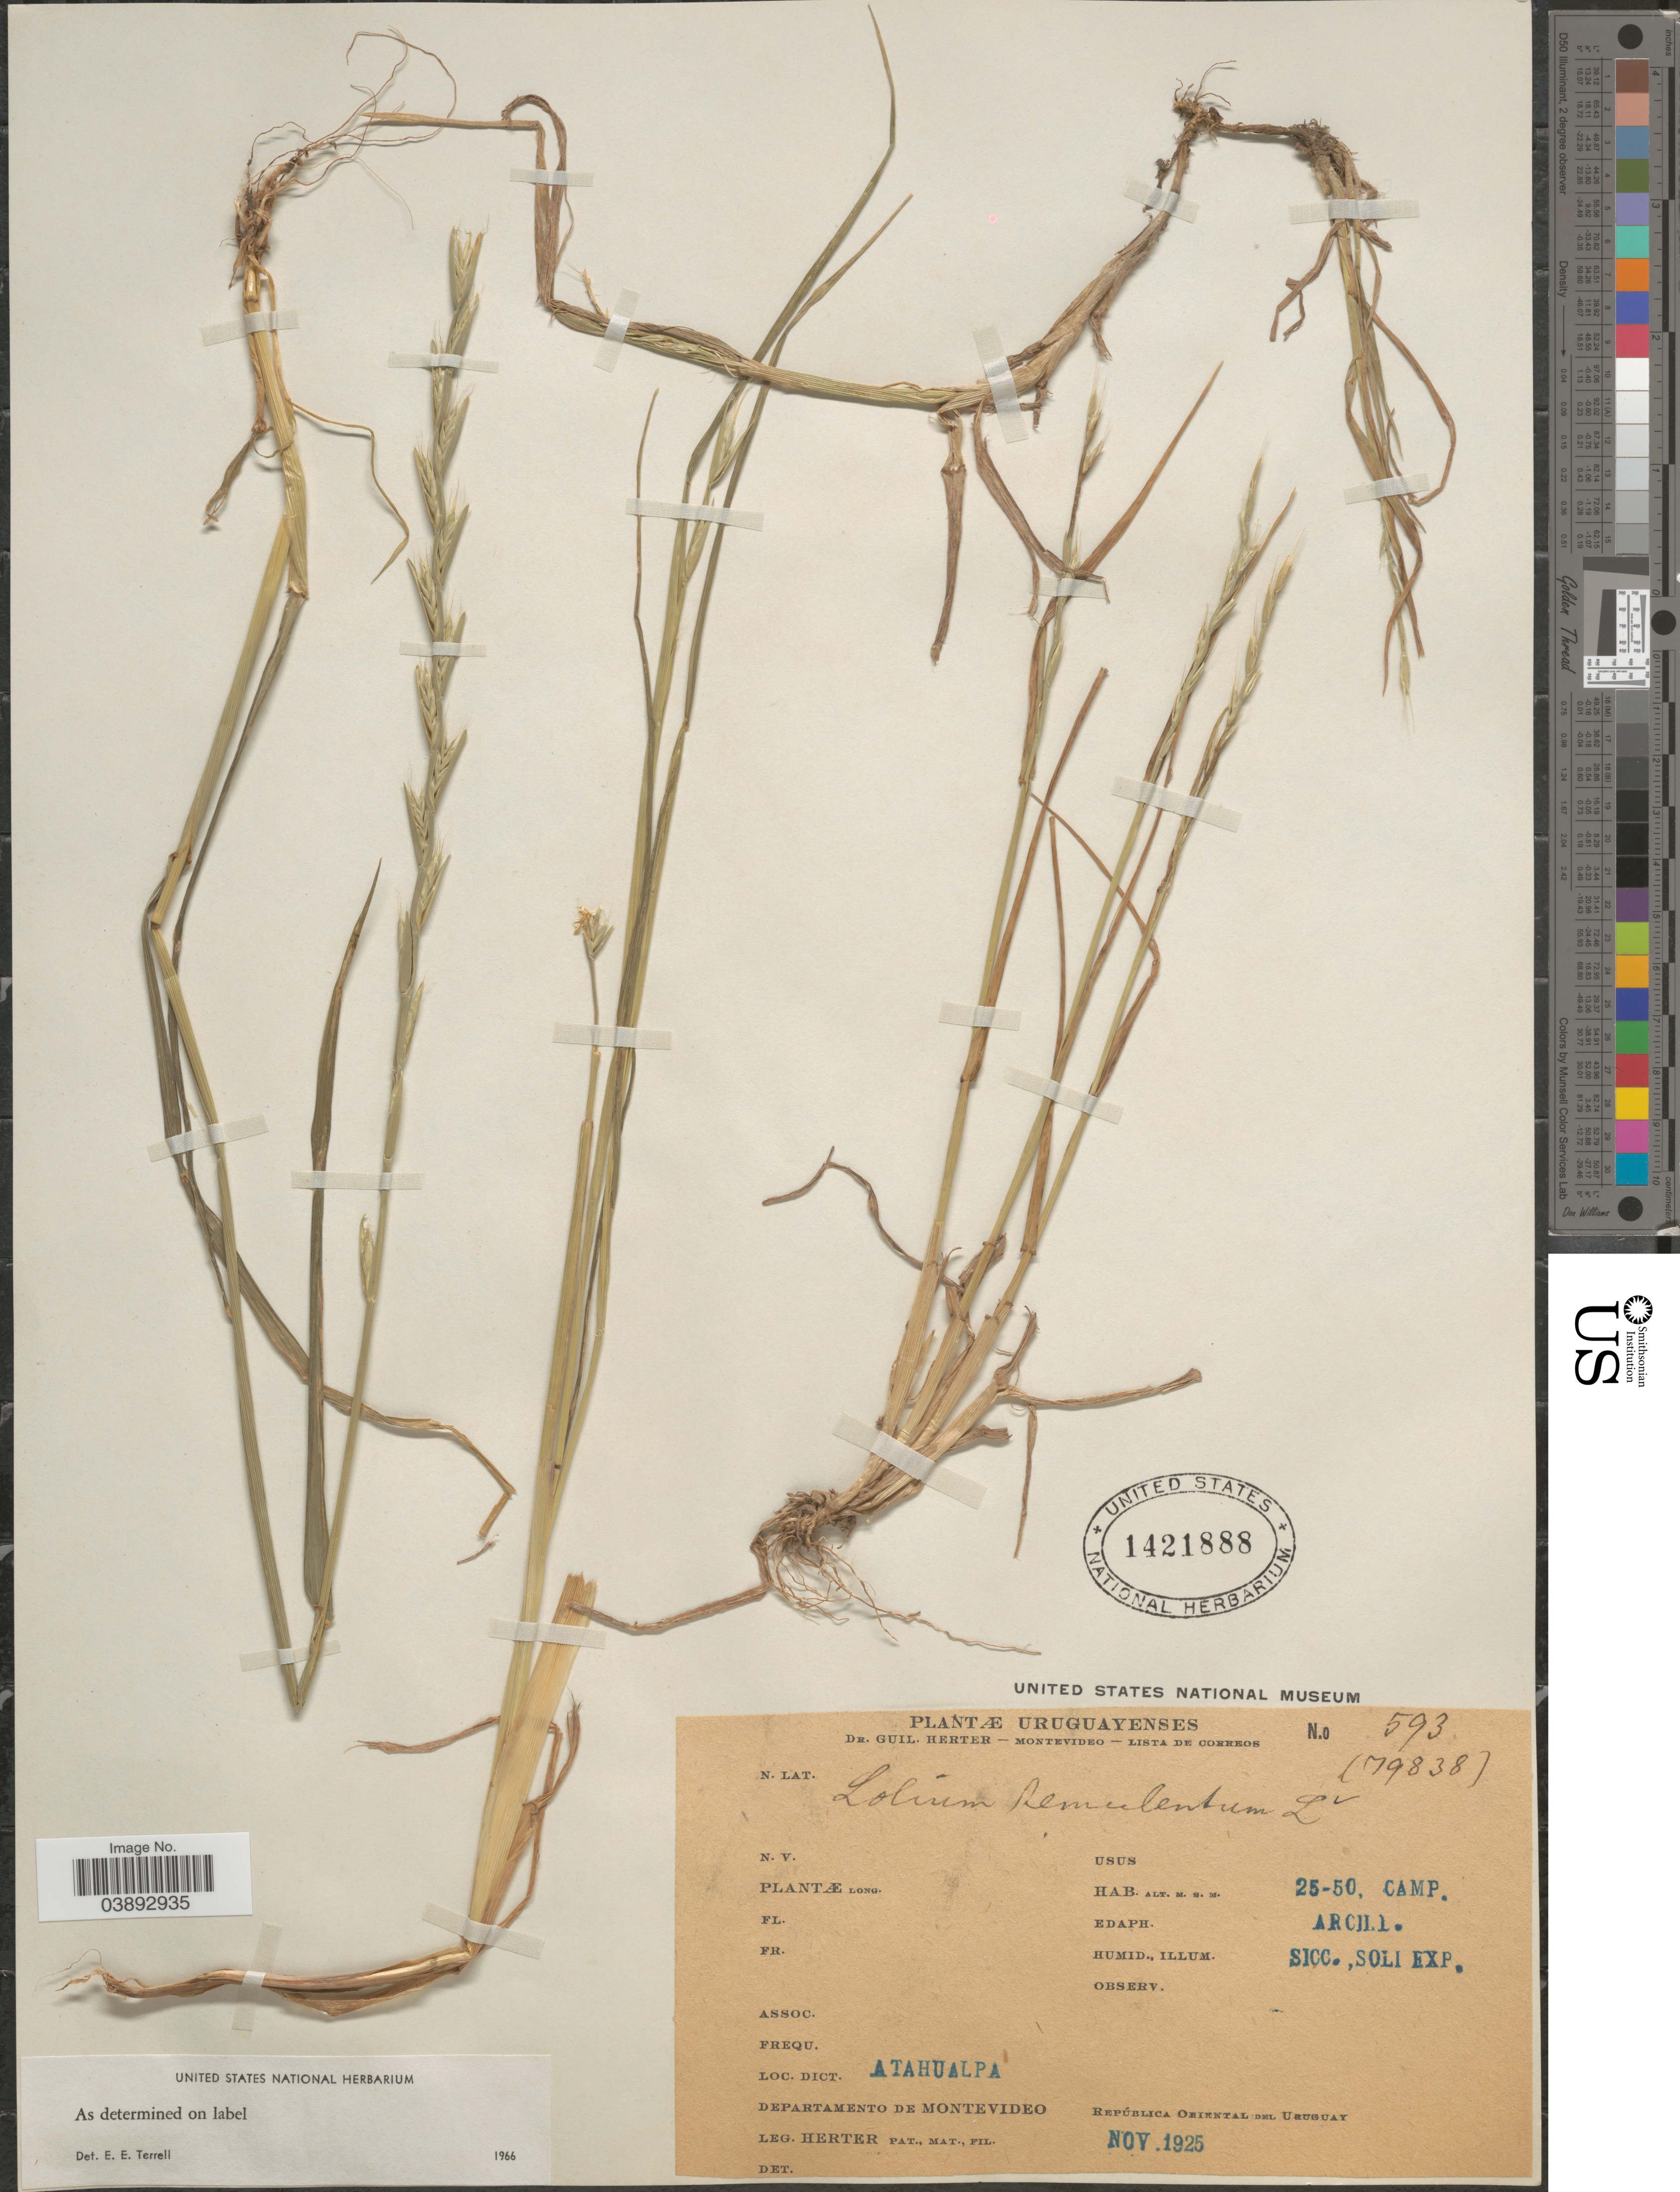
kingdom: Plantae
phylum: Tracheophyta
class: Liliopsida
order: Poales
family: Poaceae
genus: Lolium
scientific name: Lolium temulentum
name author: L.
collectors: G. Herter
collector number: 593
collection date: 1925-11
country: Uruguay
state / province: Montevideo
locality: Dict. Atahualpa. Departamento de Montevideo. República Oriental del Uruguay.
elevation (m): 25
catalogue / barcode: US 1421888